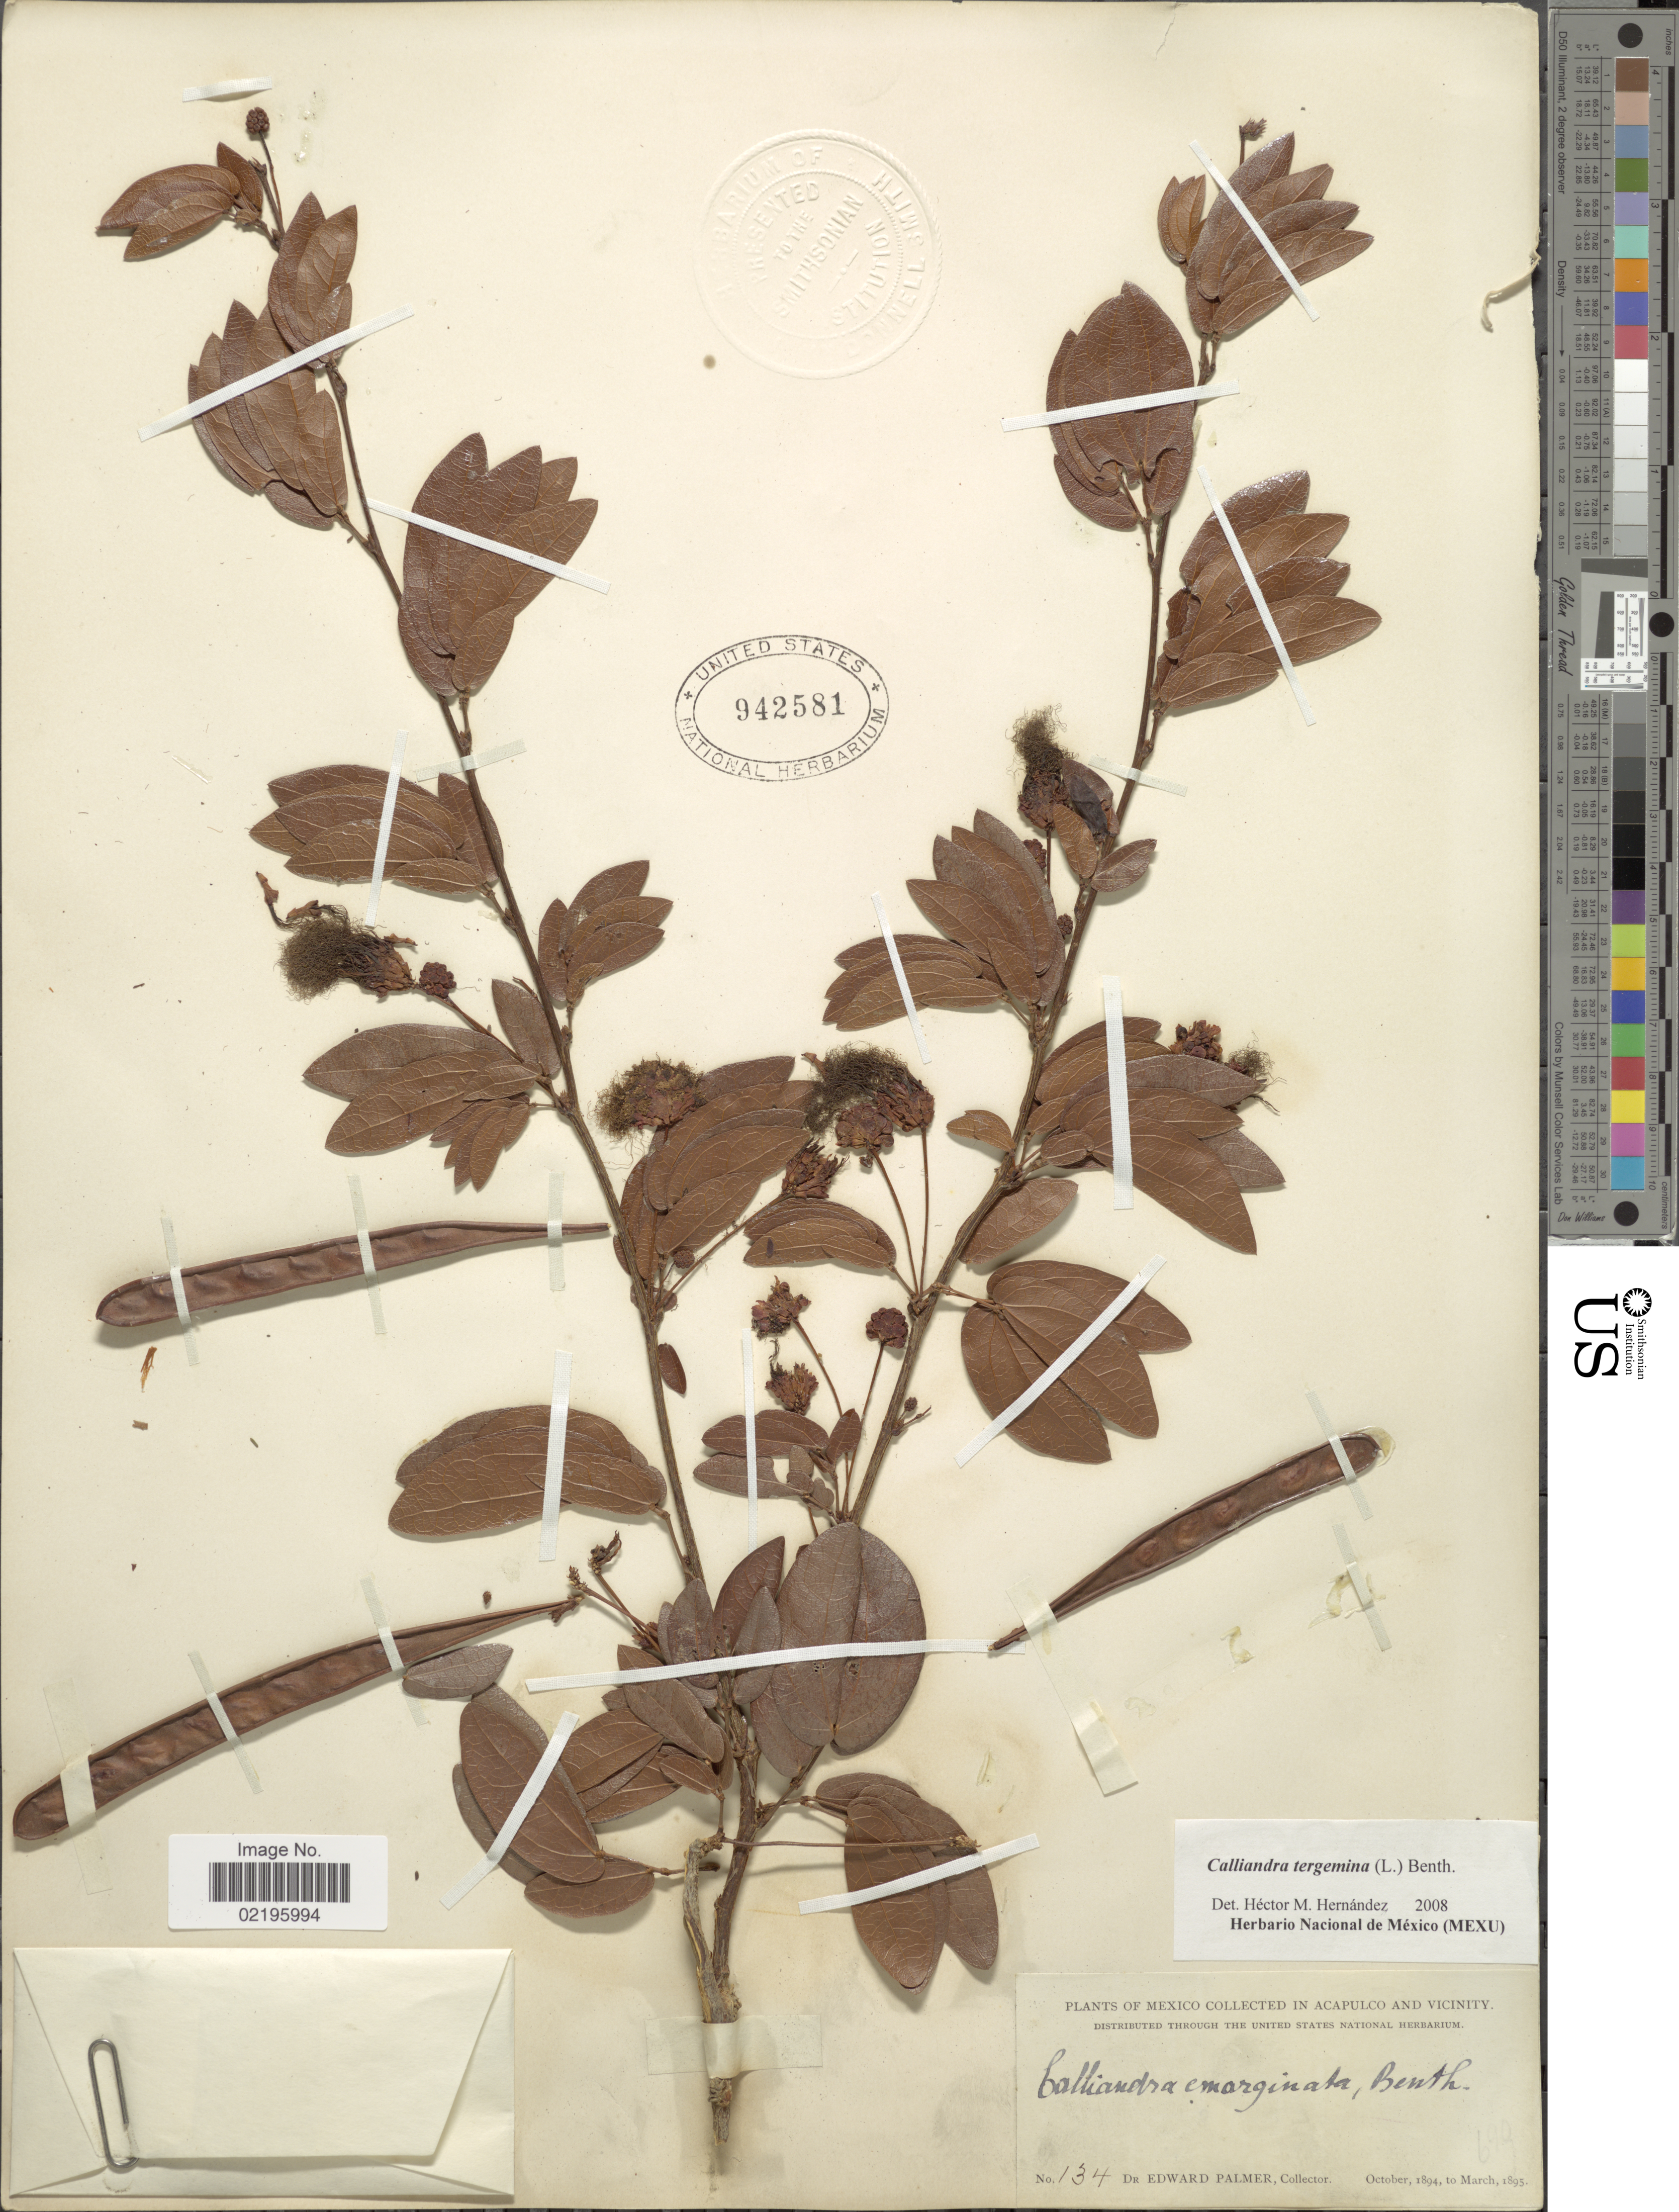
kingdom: Plantae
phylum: Tracheophyta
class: Magnoliopsida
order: Fabales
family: Fabaceae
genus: Calliandra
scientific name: Calliandra tergemina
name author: (L.) Benth.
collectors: E. Palmer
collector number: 134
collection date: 1894-10/1895-03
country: Mexico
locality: Acapulco and vicinity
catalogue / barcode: US 942581